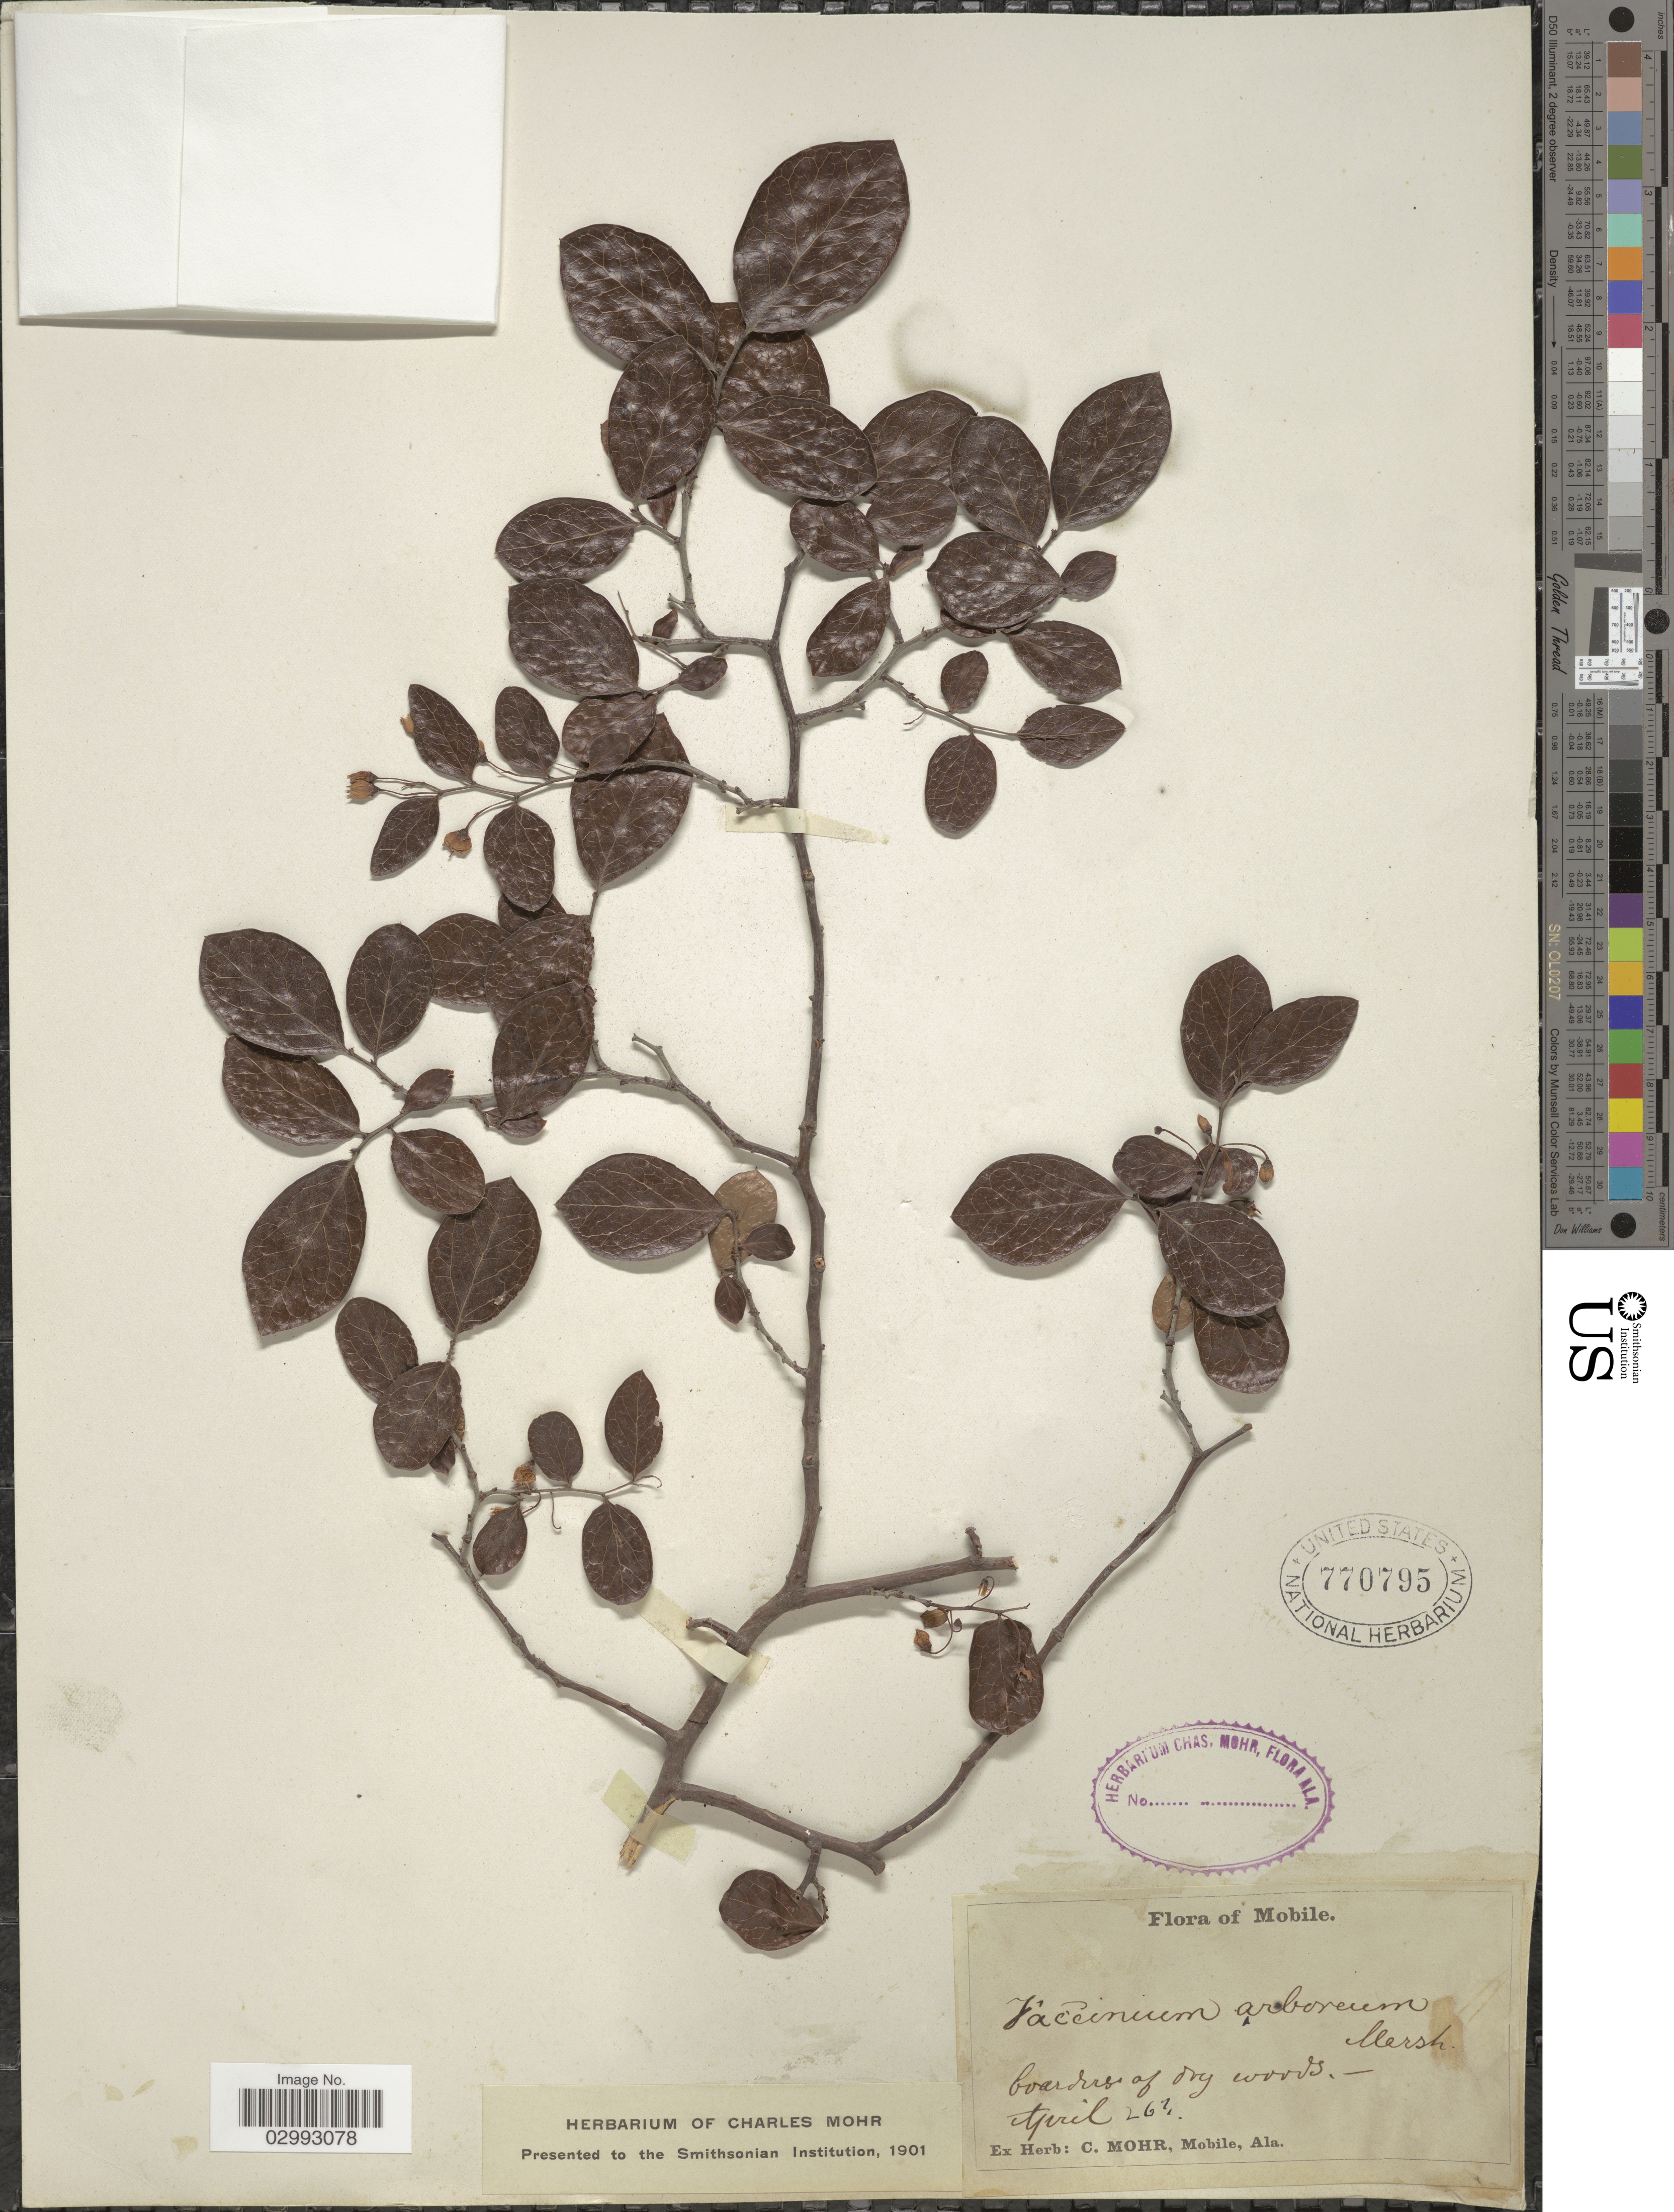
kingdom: Plantae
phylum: Tracheophyta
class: Magnoliopsida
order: Ericales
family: Ericaceae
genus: Batodendron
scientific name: Batodendron arboreum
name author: Nutt.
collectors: ex herb. Charles Mohr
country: United States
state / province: Alabama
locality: Mobile.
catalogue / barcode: US 770795